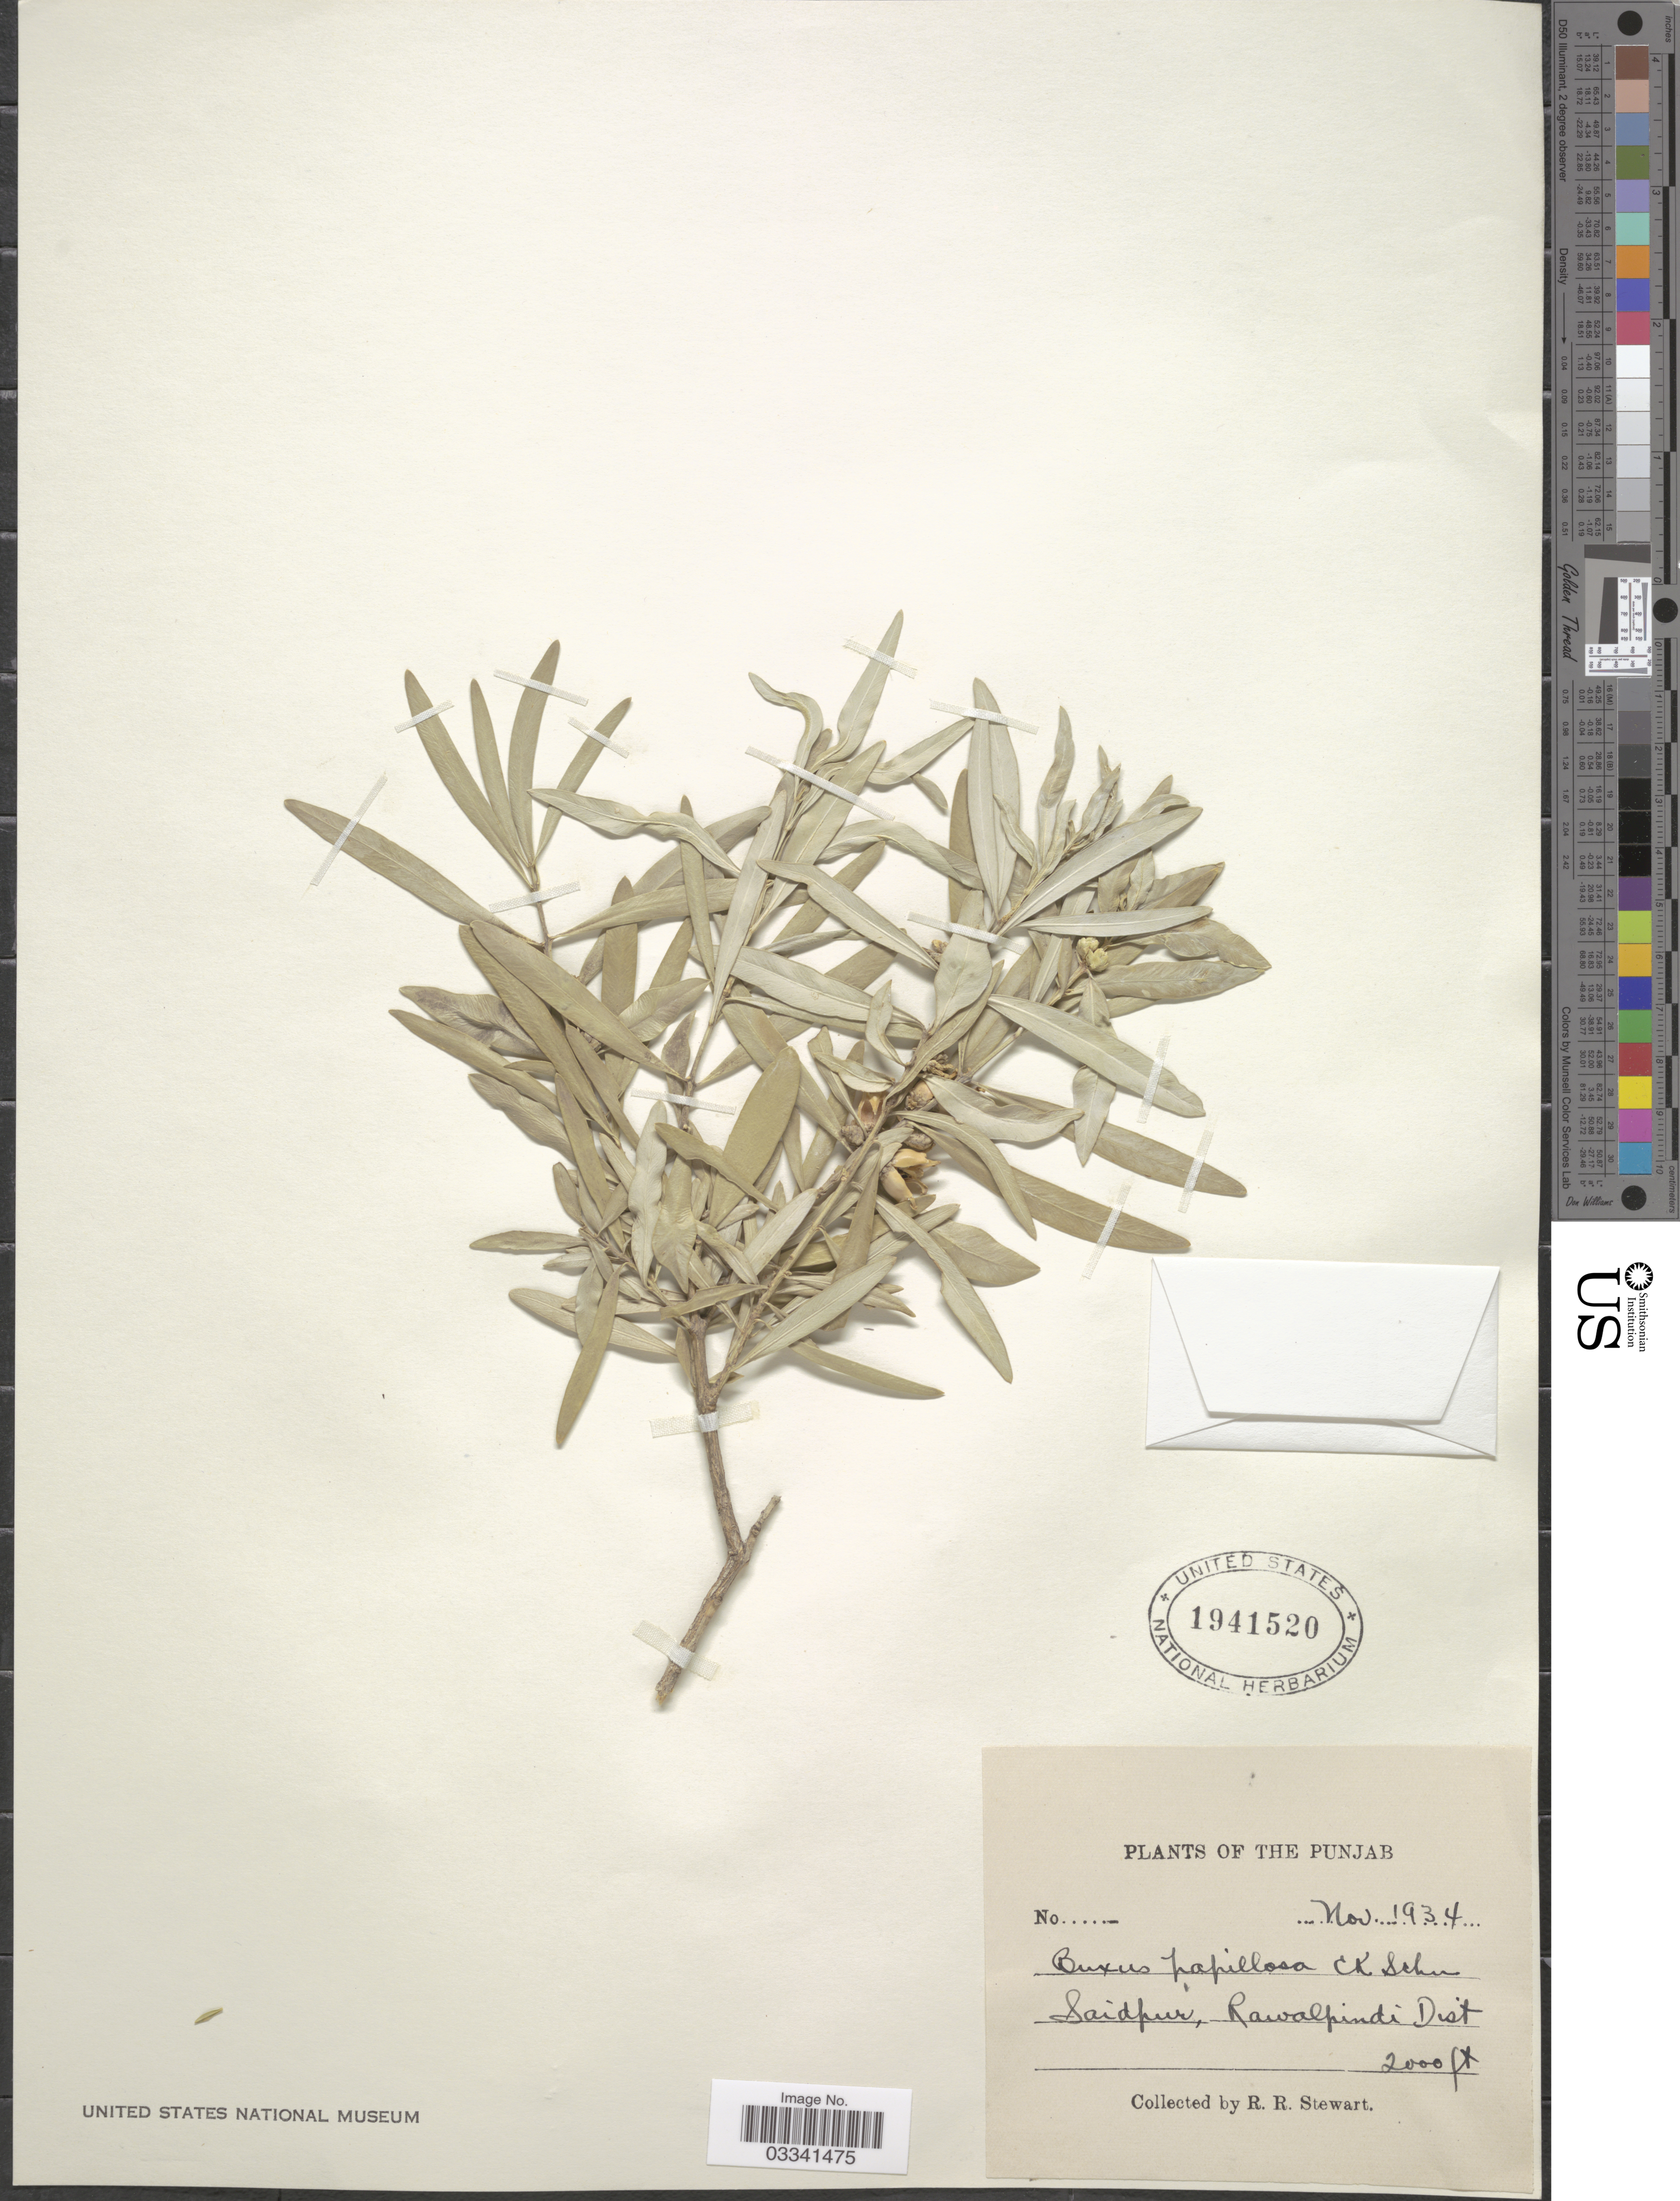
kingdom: Plantae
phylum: Tracheophyta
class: Magnoliopsida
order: Buxales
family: Buxaceae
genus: Buxus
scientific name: Buxus papillosa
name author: C.K. Schneid.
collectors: R. Stewart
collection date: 1934-11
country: Pakistan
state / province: Punjab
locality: Saidpur, Rawalpindi Dist.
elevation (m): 610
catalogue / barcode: US 1941520